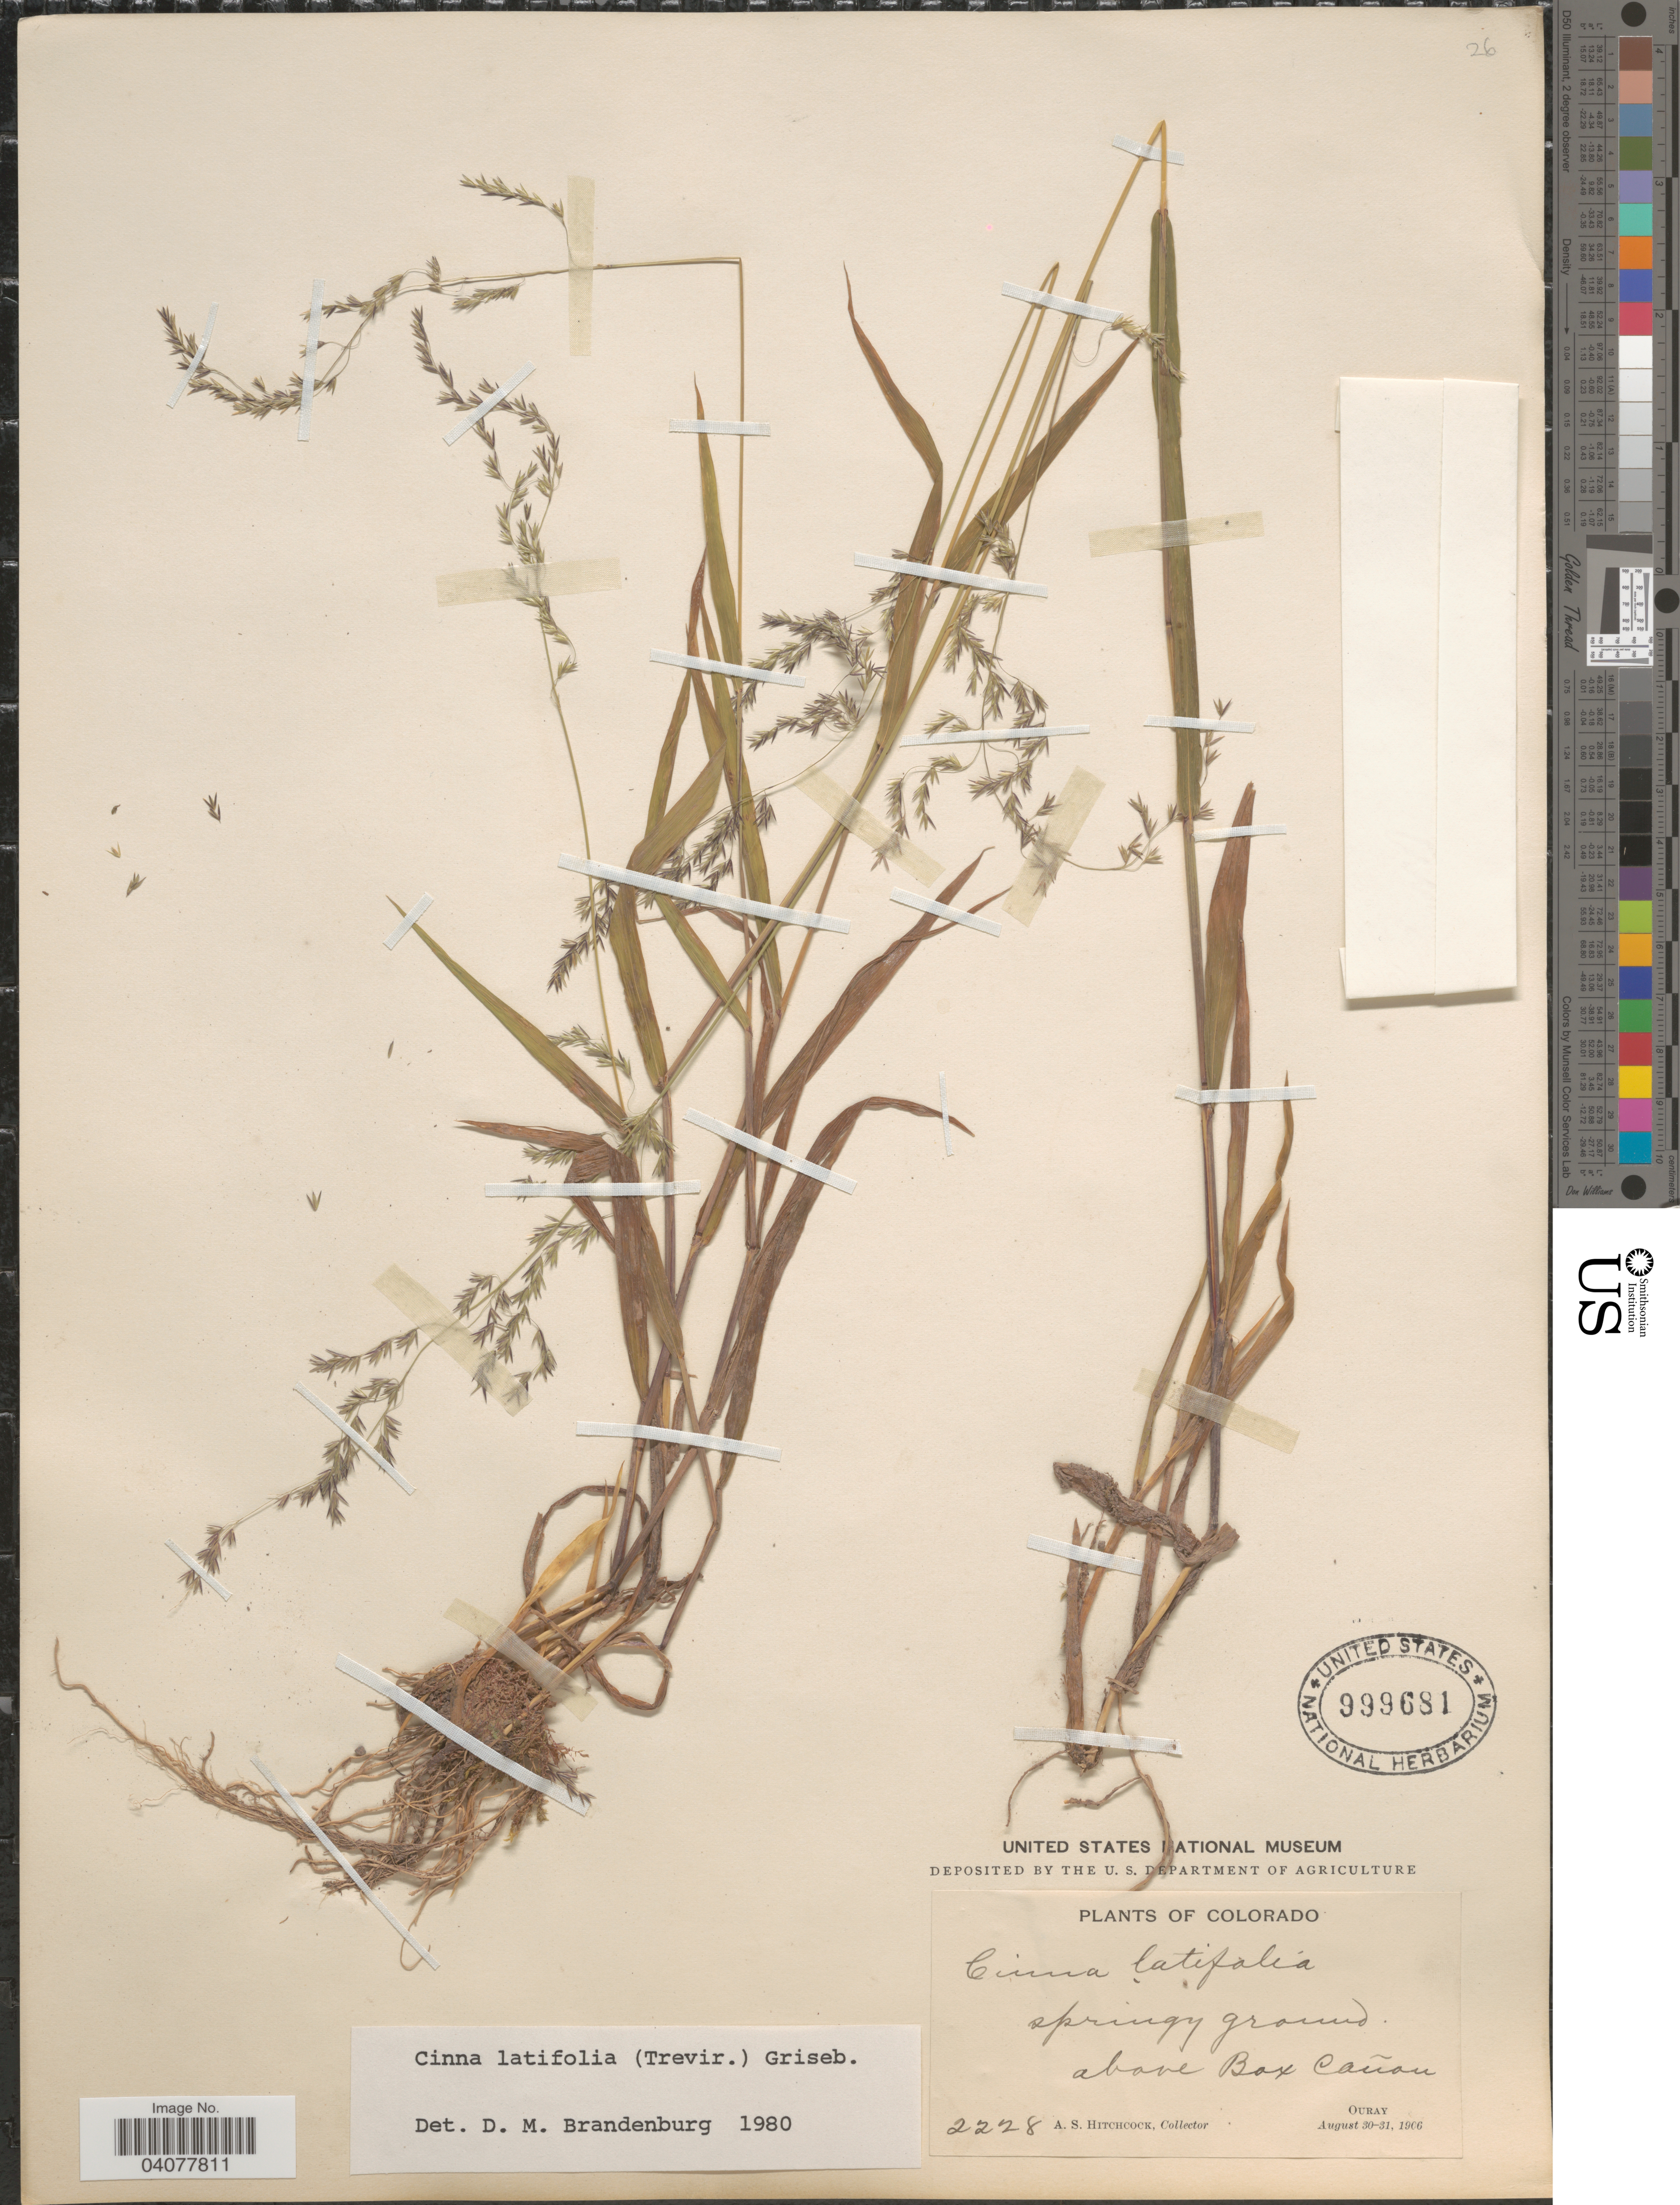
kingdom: Plantae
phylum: Tracheophyta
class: Liliopsida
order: Poales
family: Poaceae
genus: Cinna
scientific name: Cinna latifolia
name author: (Trevir. ex Goeppert) Griseb.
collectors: A. S. Hitchcock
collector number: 2228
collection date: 1906-08-30/1906-08-31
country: United States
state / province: Colorado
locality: Springy ground above Box Cañon. Ouray.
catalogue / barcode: US 999681